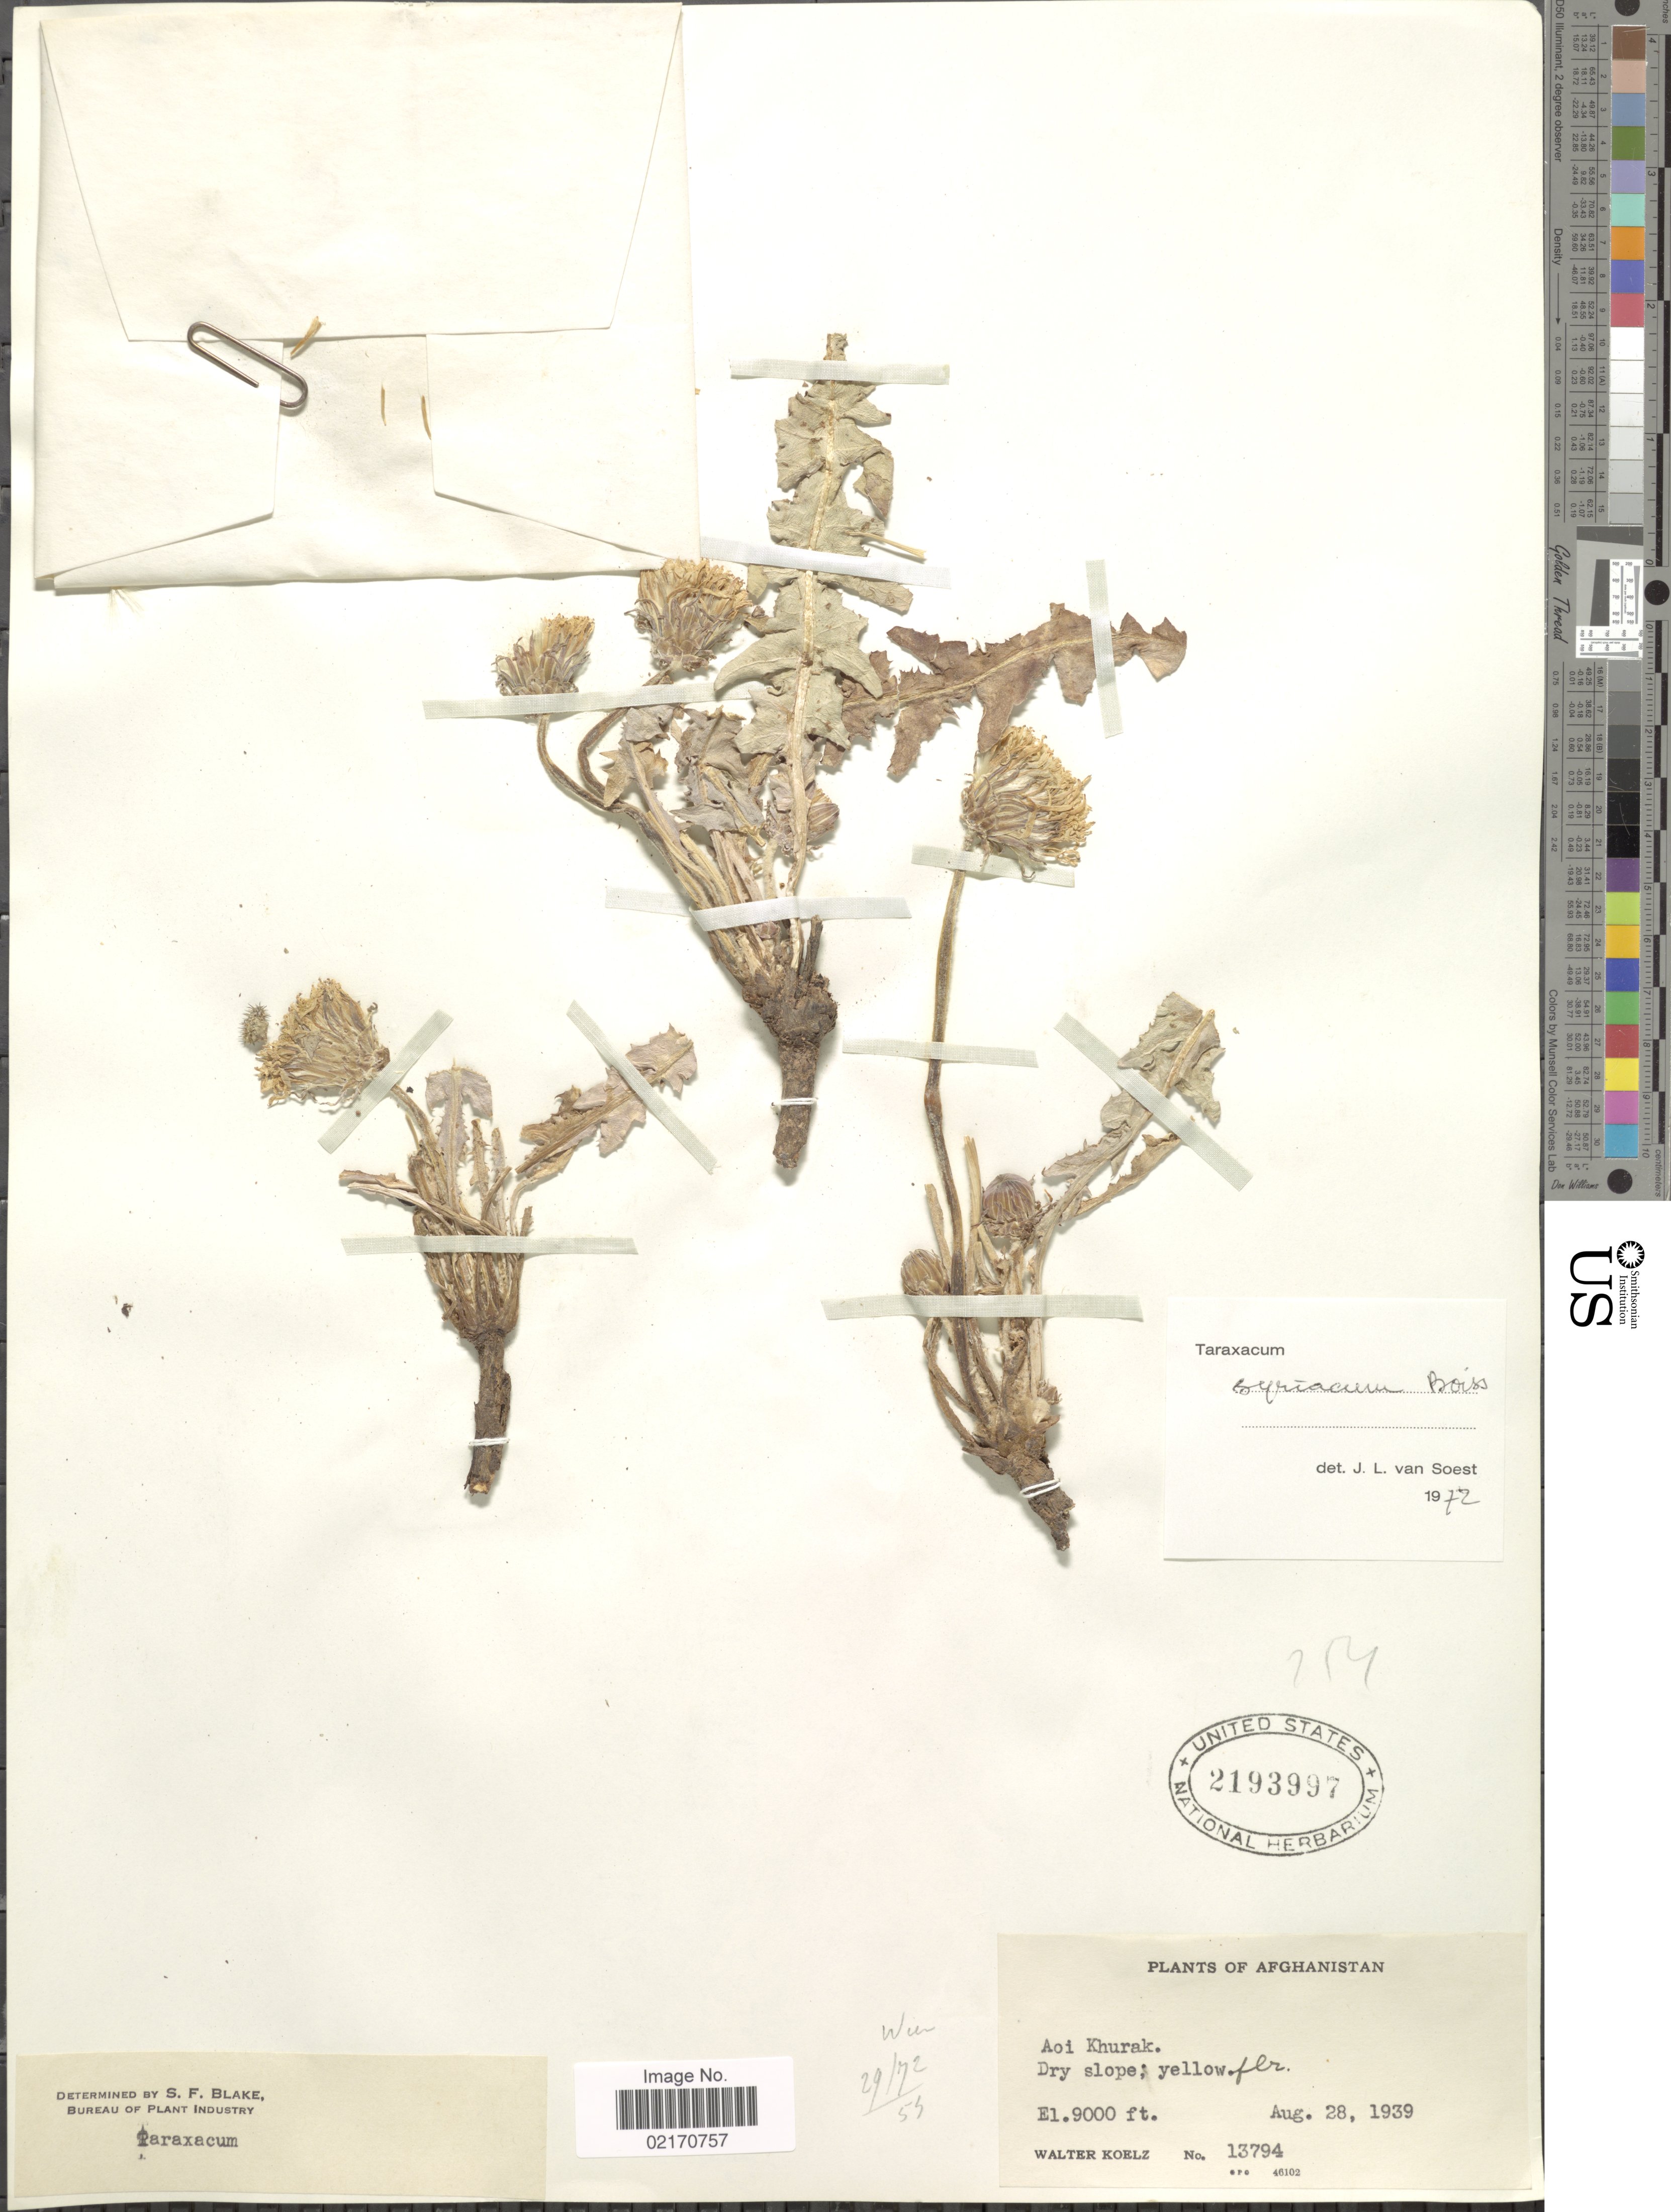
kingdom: Plantae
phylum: Tracheophyta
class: Magnoliopsida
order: Asterales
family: Asteraceae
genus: Taraxacum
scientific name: Taraxacum syriacum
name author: Boiss.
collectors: W. N. Koelz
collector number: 13794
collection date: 1939-08-28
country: Afghanistan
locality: Aoi Khurak.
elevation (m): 2743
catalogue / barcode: US 2193997